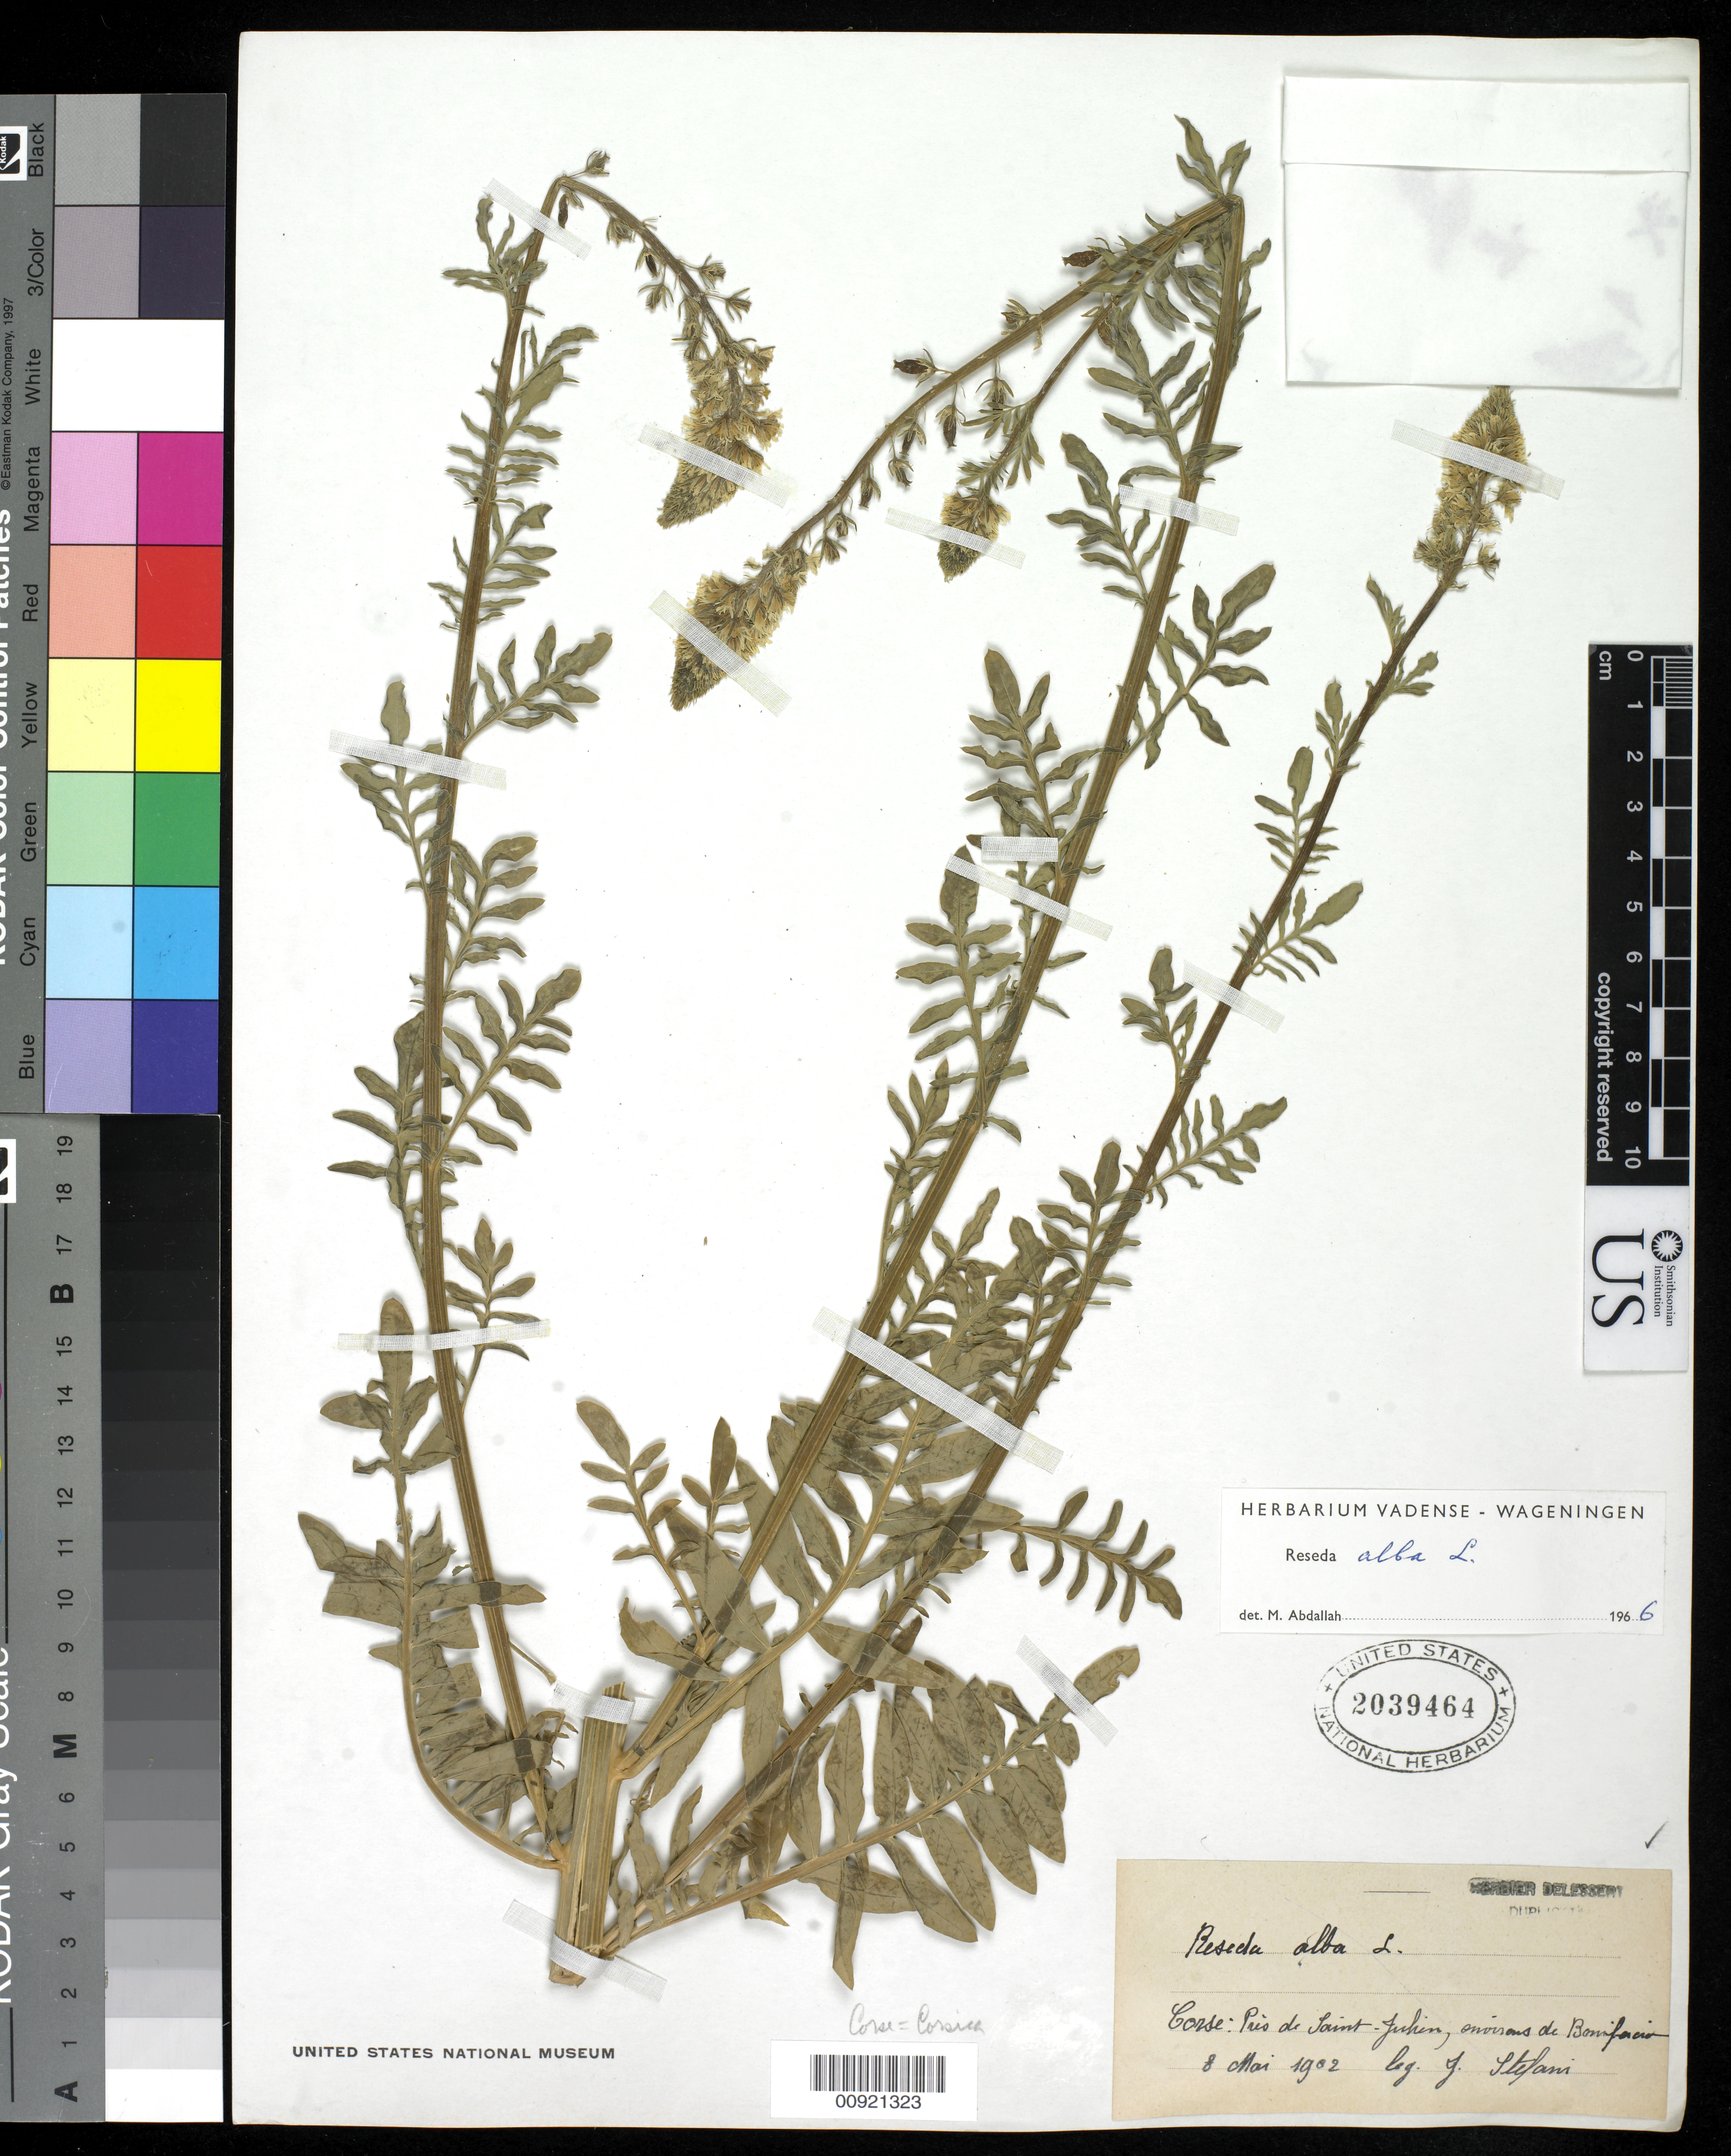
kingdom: Plantae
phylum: Tracheophyta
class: Magnoliopsida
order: Brassicales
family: Resedaceae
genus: Reseda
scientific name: Reseda alba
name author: L.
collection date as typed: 08 May 1902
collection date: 1902-05-08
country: France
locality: Corsica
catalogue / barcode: US 2039464